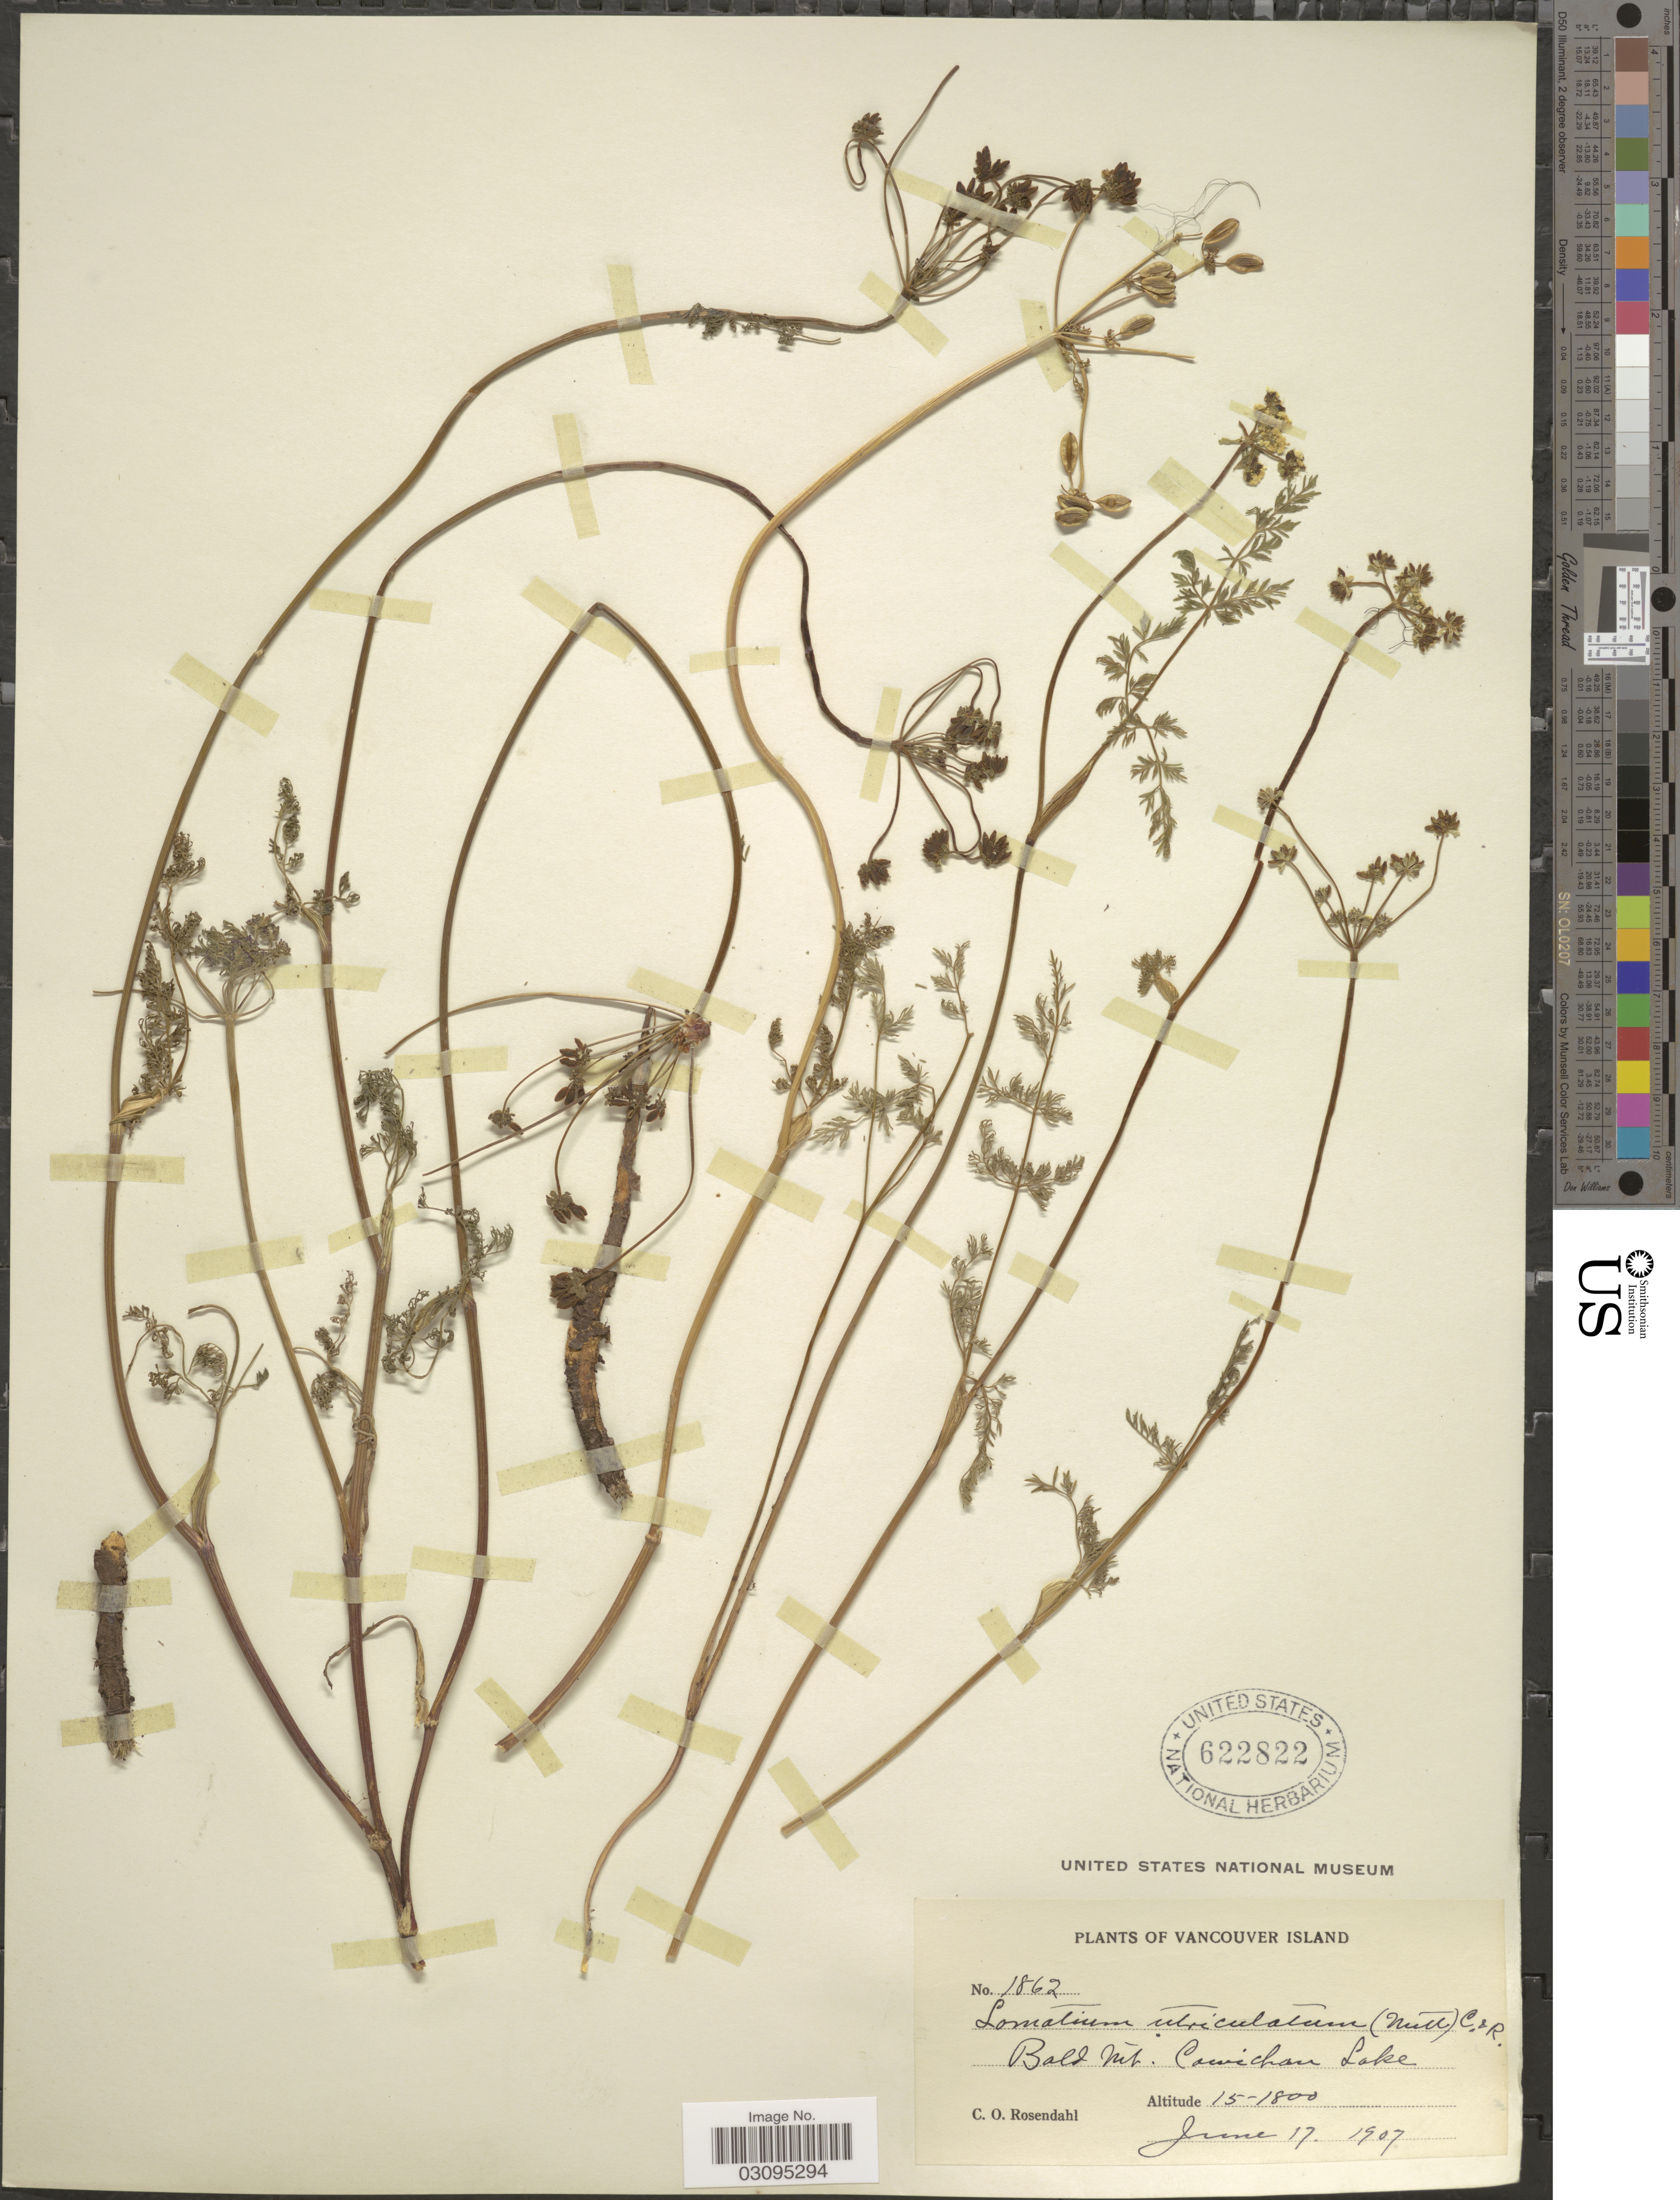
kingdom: Plantae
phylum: Tracheophyta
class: Magnoliopsida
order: Apiales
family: Apiaceae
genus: Lomatium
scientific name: Lomatium utriculatum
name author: (Nutt. ex Torr. & A. Gray) J.M. Coult. & Rose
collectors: C. O. Rosendahl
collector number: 1862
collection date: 1907-06-17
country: Canada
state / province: British Columbia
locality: Vancouver Island, Bald Mt., Cowichan Lake.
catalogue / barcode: US 622822